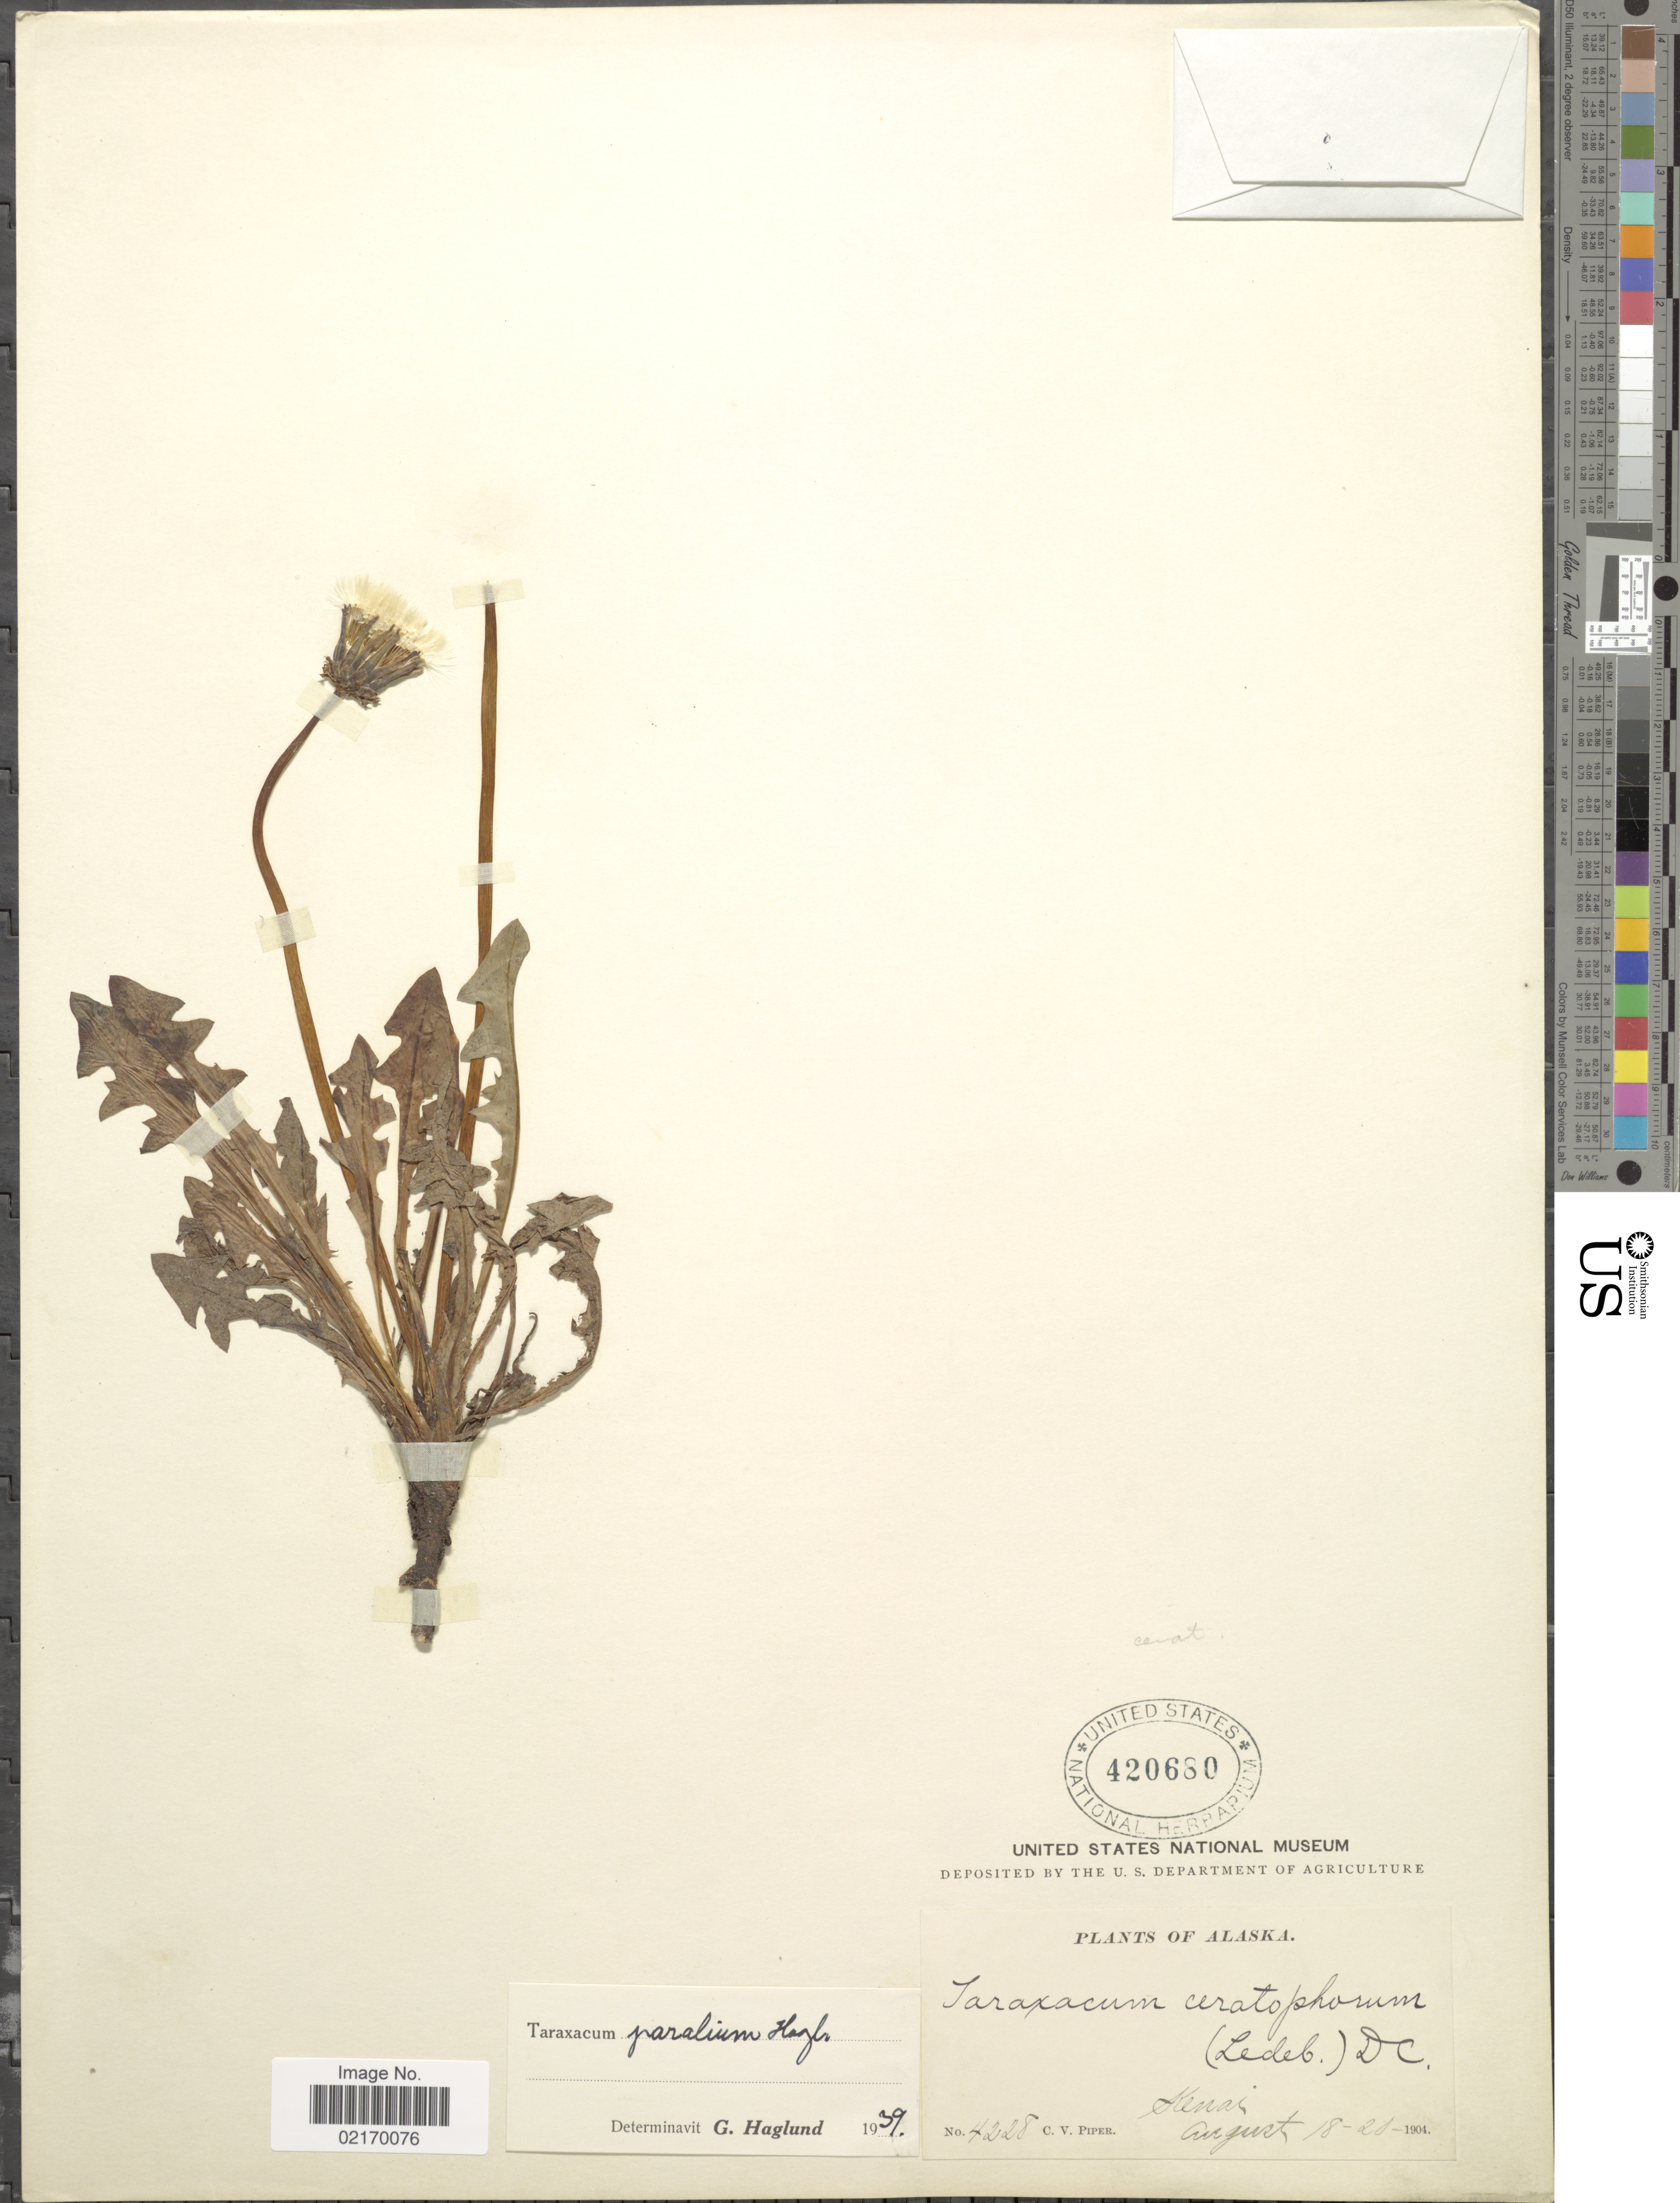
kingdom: Plantae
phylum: Tracheophyta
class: Magnoliopsida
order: Asterales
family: Asteraceae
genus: Taraxacum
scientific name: Taraxacum paralium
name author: G.E. Haglund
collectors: C. V. Piper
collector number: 4228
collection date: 1904-08-18/1904-08-20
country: United States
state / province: Alaska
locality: Kenai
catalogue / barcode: US 420680